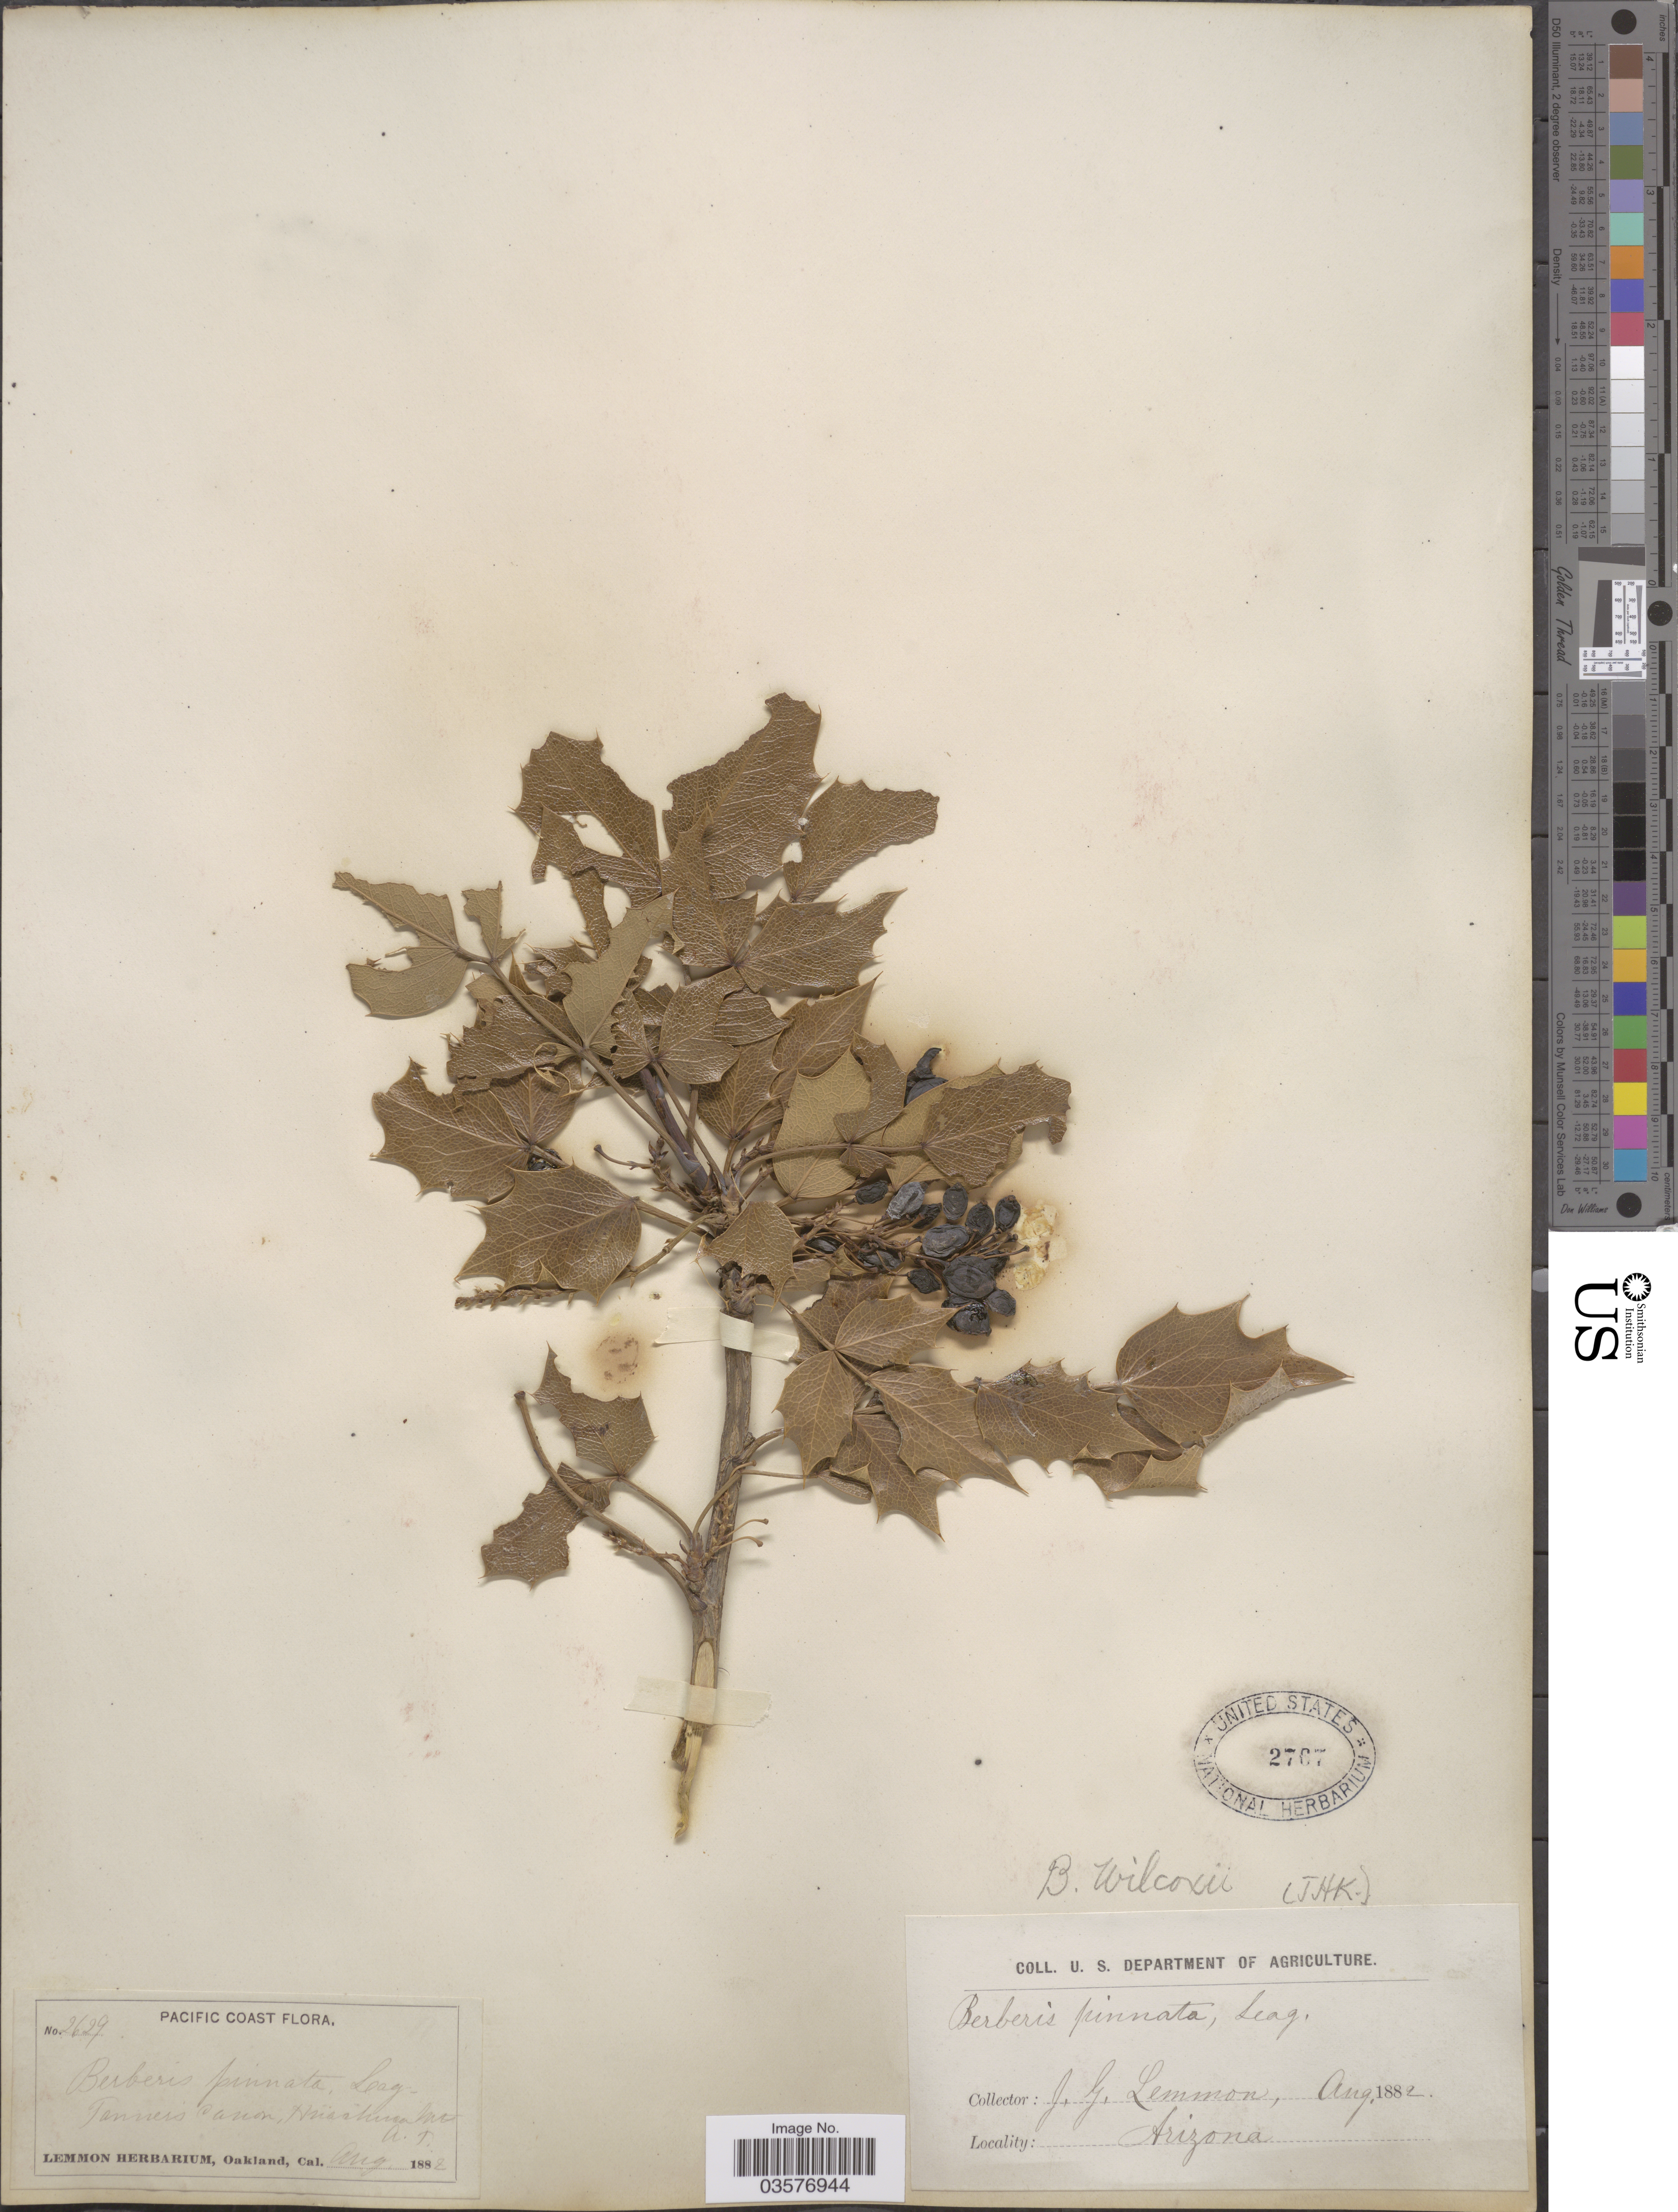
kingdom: Plantae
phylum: Tracheophyta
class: Magnoliopsida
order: Ranunculales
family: Berberidaceae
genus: Mahonia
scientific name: Mahonia wilcoxii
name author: (Kearney) Rehder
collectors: J. Lemmon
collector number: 2629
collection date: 1882-08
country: United States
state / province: Arizona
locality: Pacific Coast. Tanneris Canon, Huachuca Mts. A.T.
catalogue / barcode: US 2767